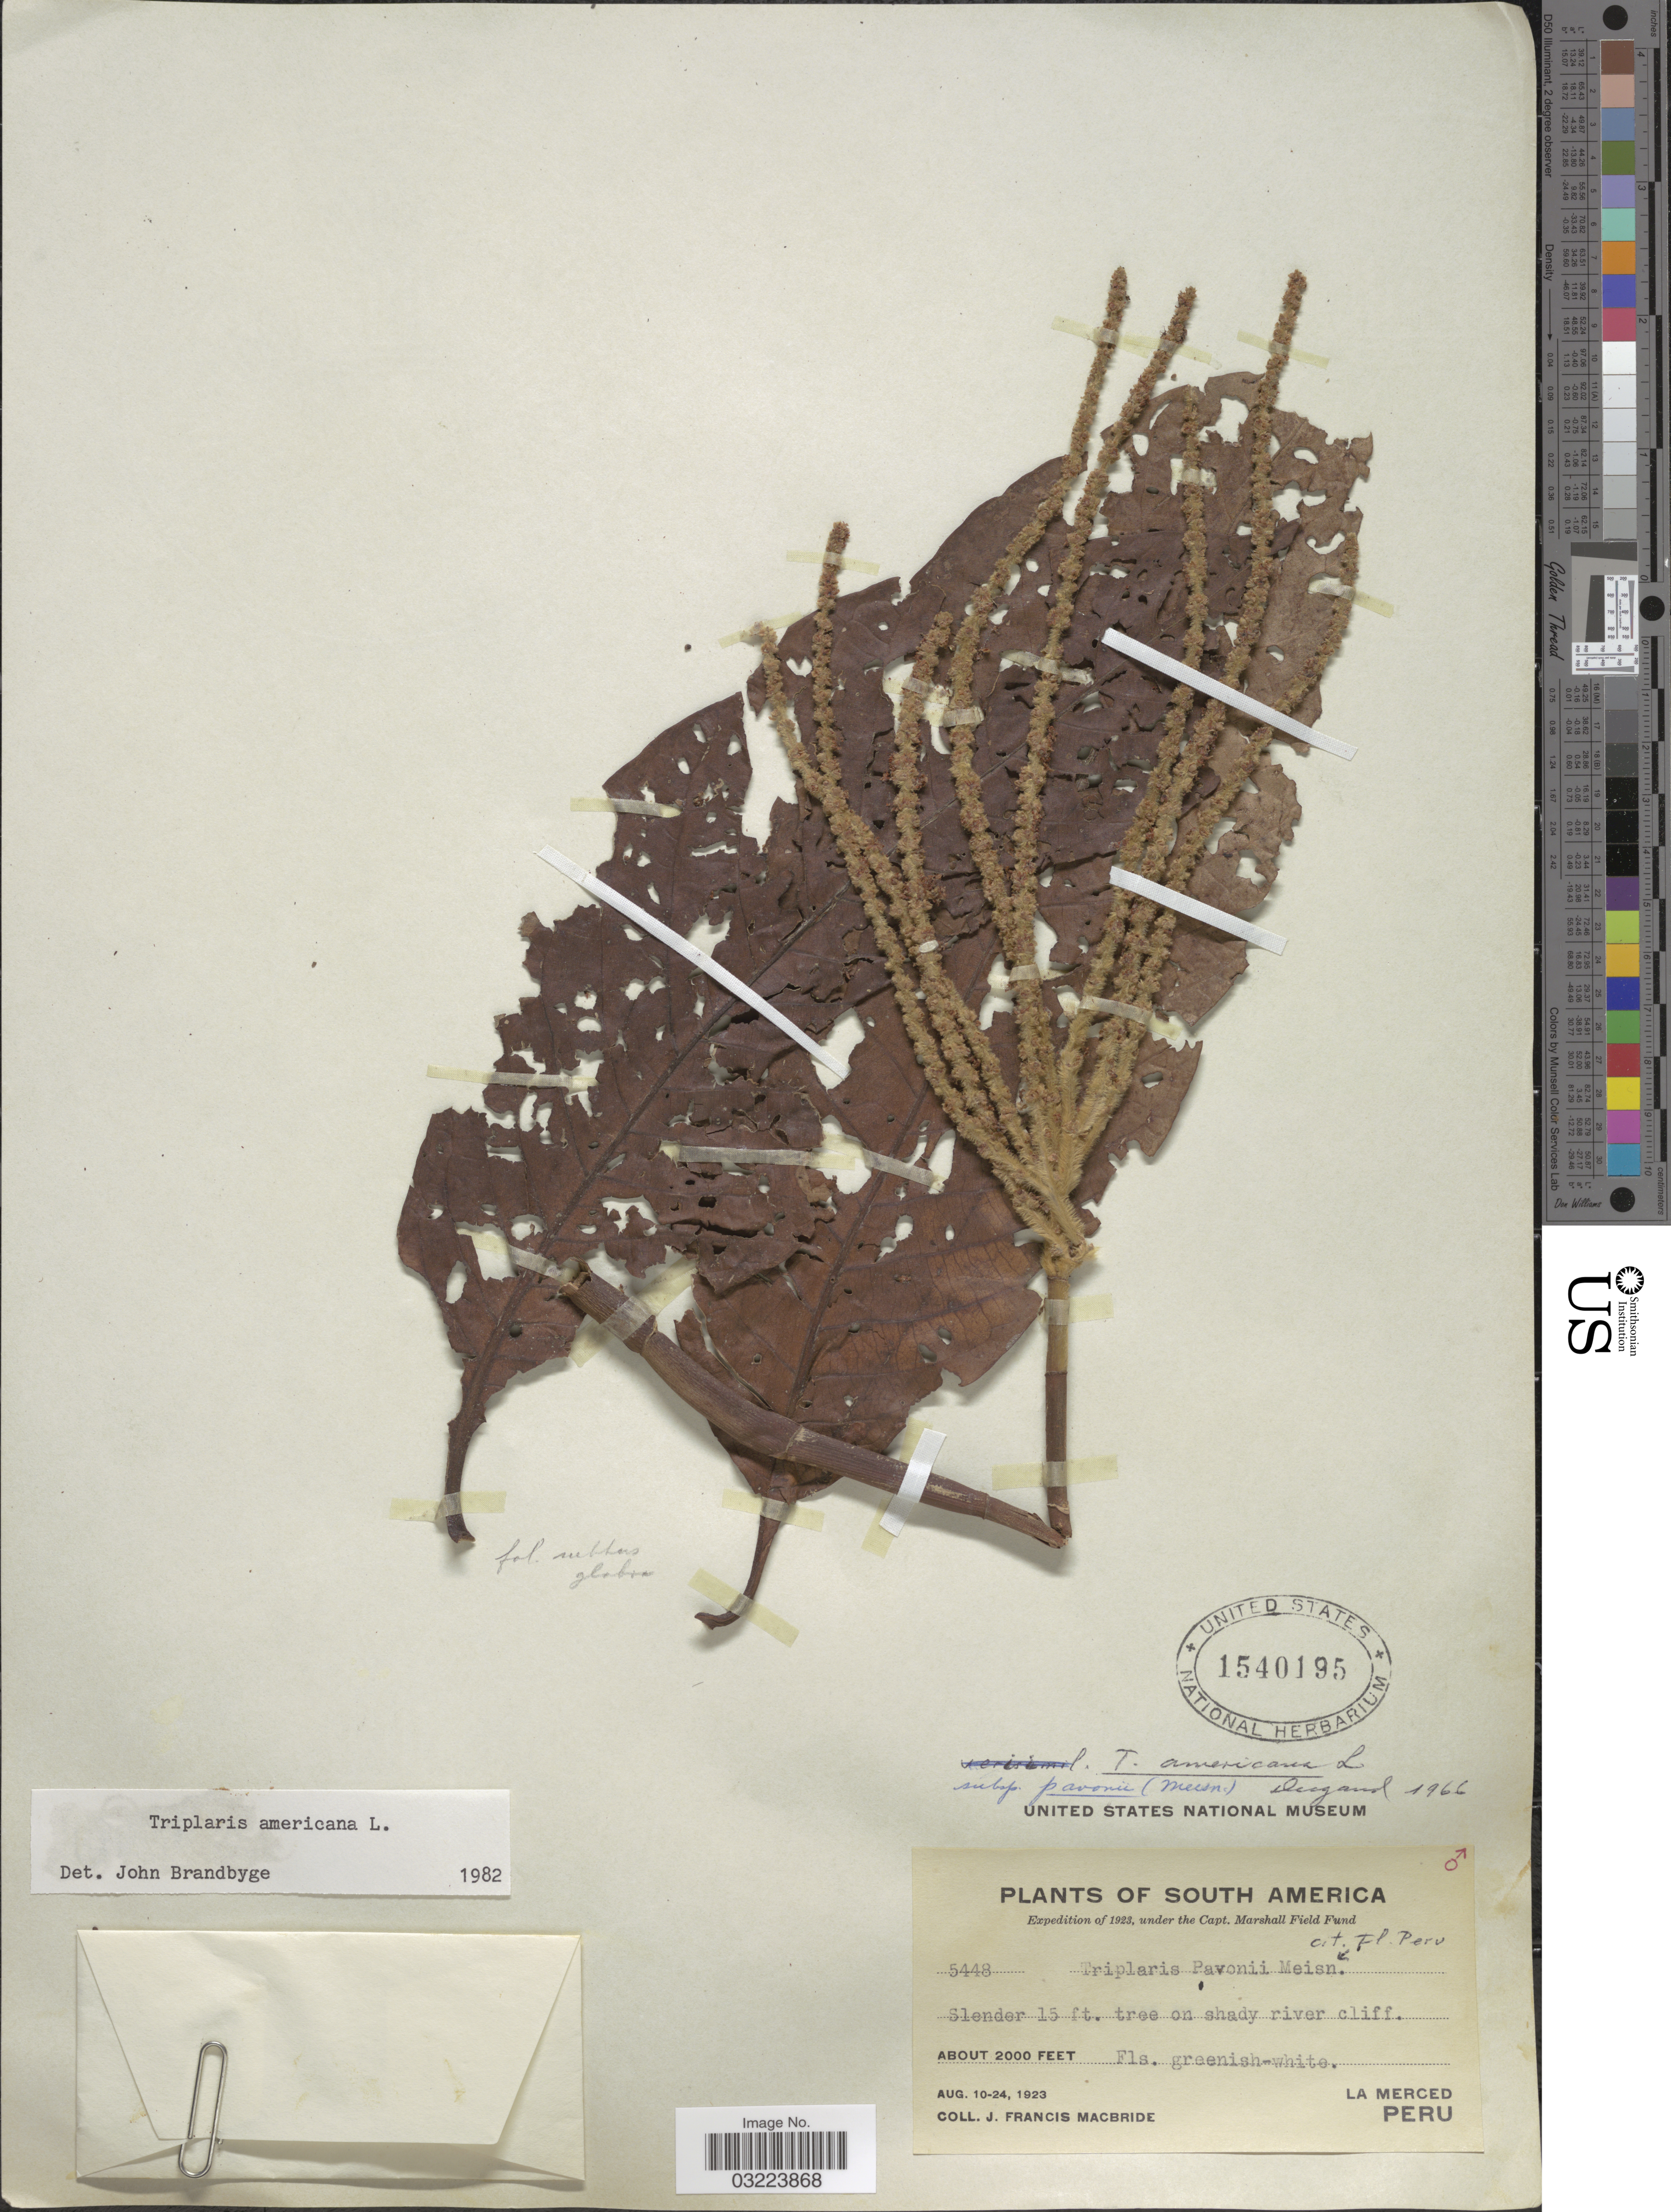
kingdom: Plantae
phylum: Tracheophyta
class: Magnoliopsida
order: Caryophyllales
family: Polygonaceae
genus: Triplaris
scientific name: Triplaris americana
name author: L.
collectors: J. F. Macbride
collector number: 5448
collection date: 1923-08-10/1923-08-24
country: Peru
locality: La Merced.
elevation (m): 610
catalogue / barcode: US 1540195